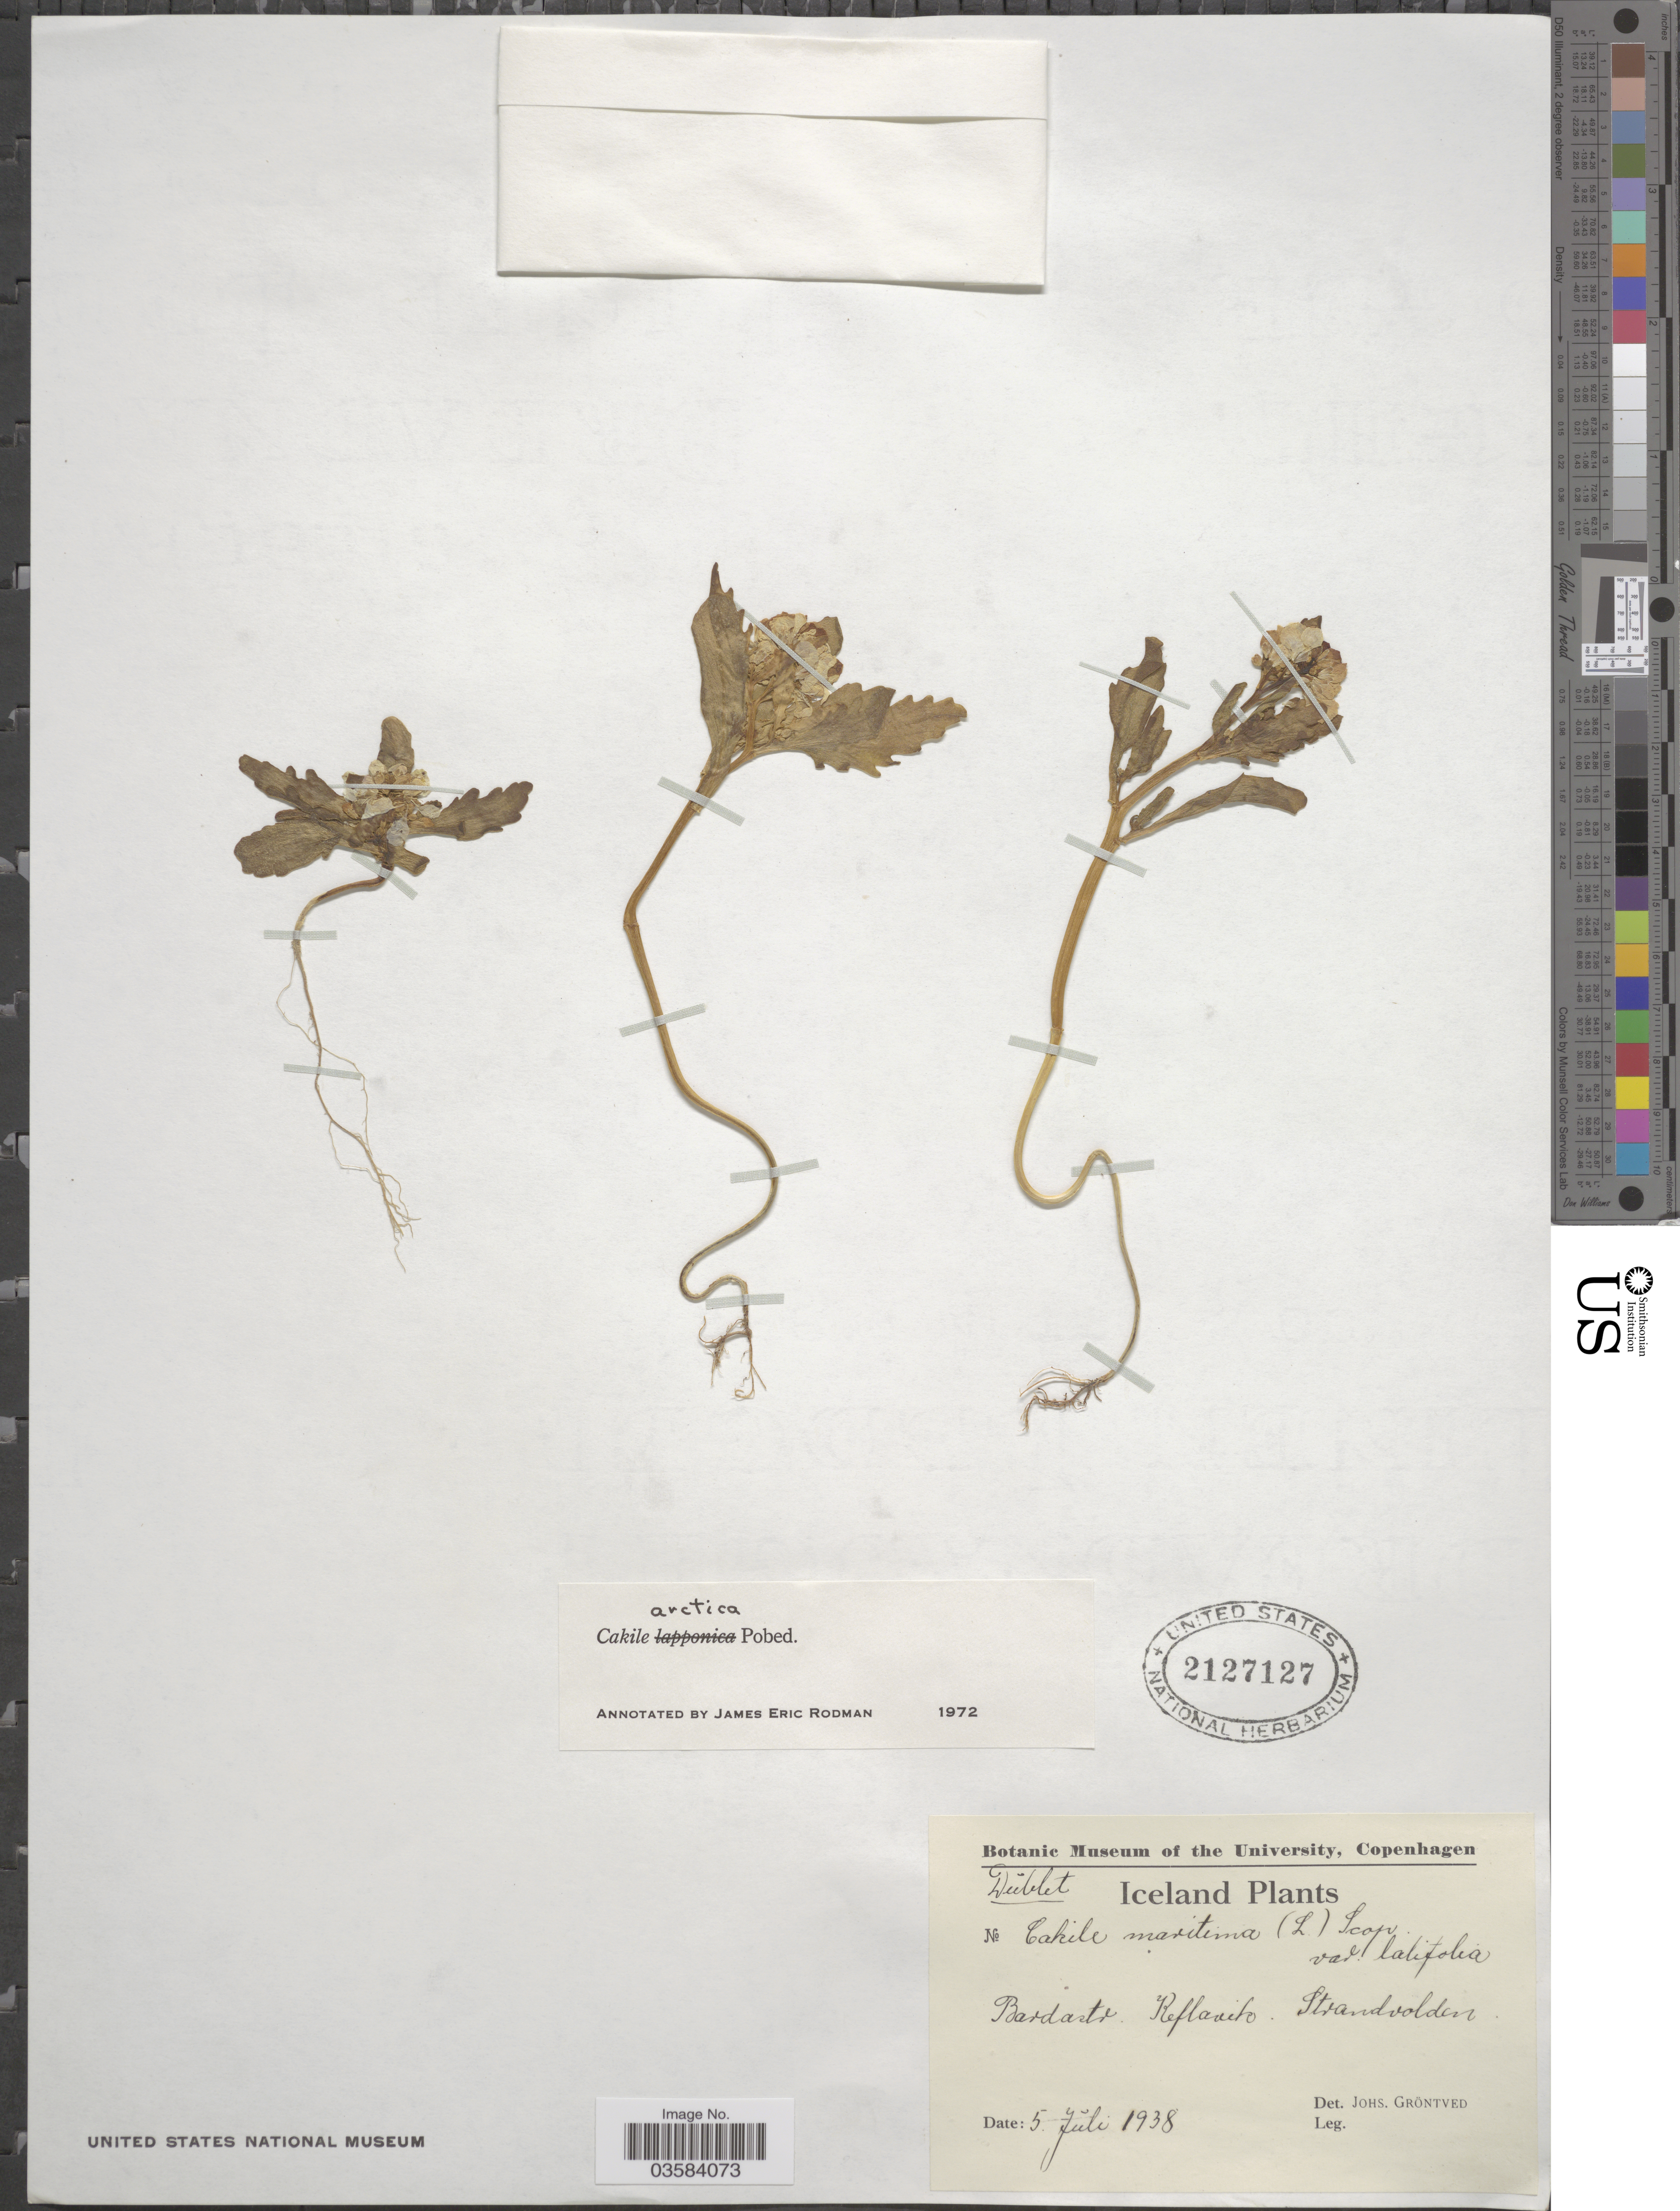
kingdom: Plantae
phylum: Tracheophyta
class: Magnoliopsida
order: Brassicales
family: Brassicaceae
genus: Cakile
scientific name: Cakile arctica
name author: Pobed.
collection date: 1938-07-05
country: Iceland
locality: Bardaste. Keflavik. Strandvolden.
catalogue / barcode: US 2127127